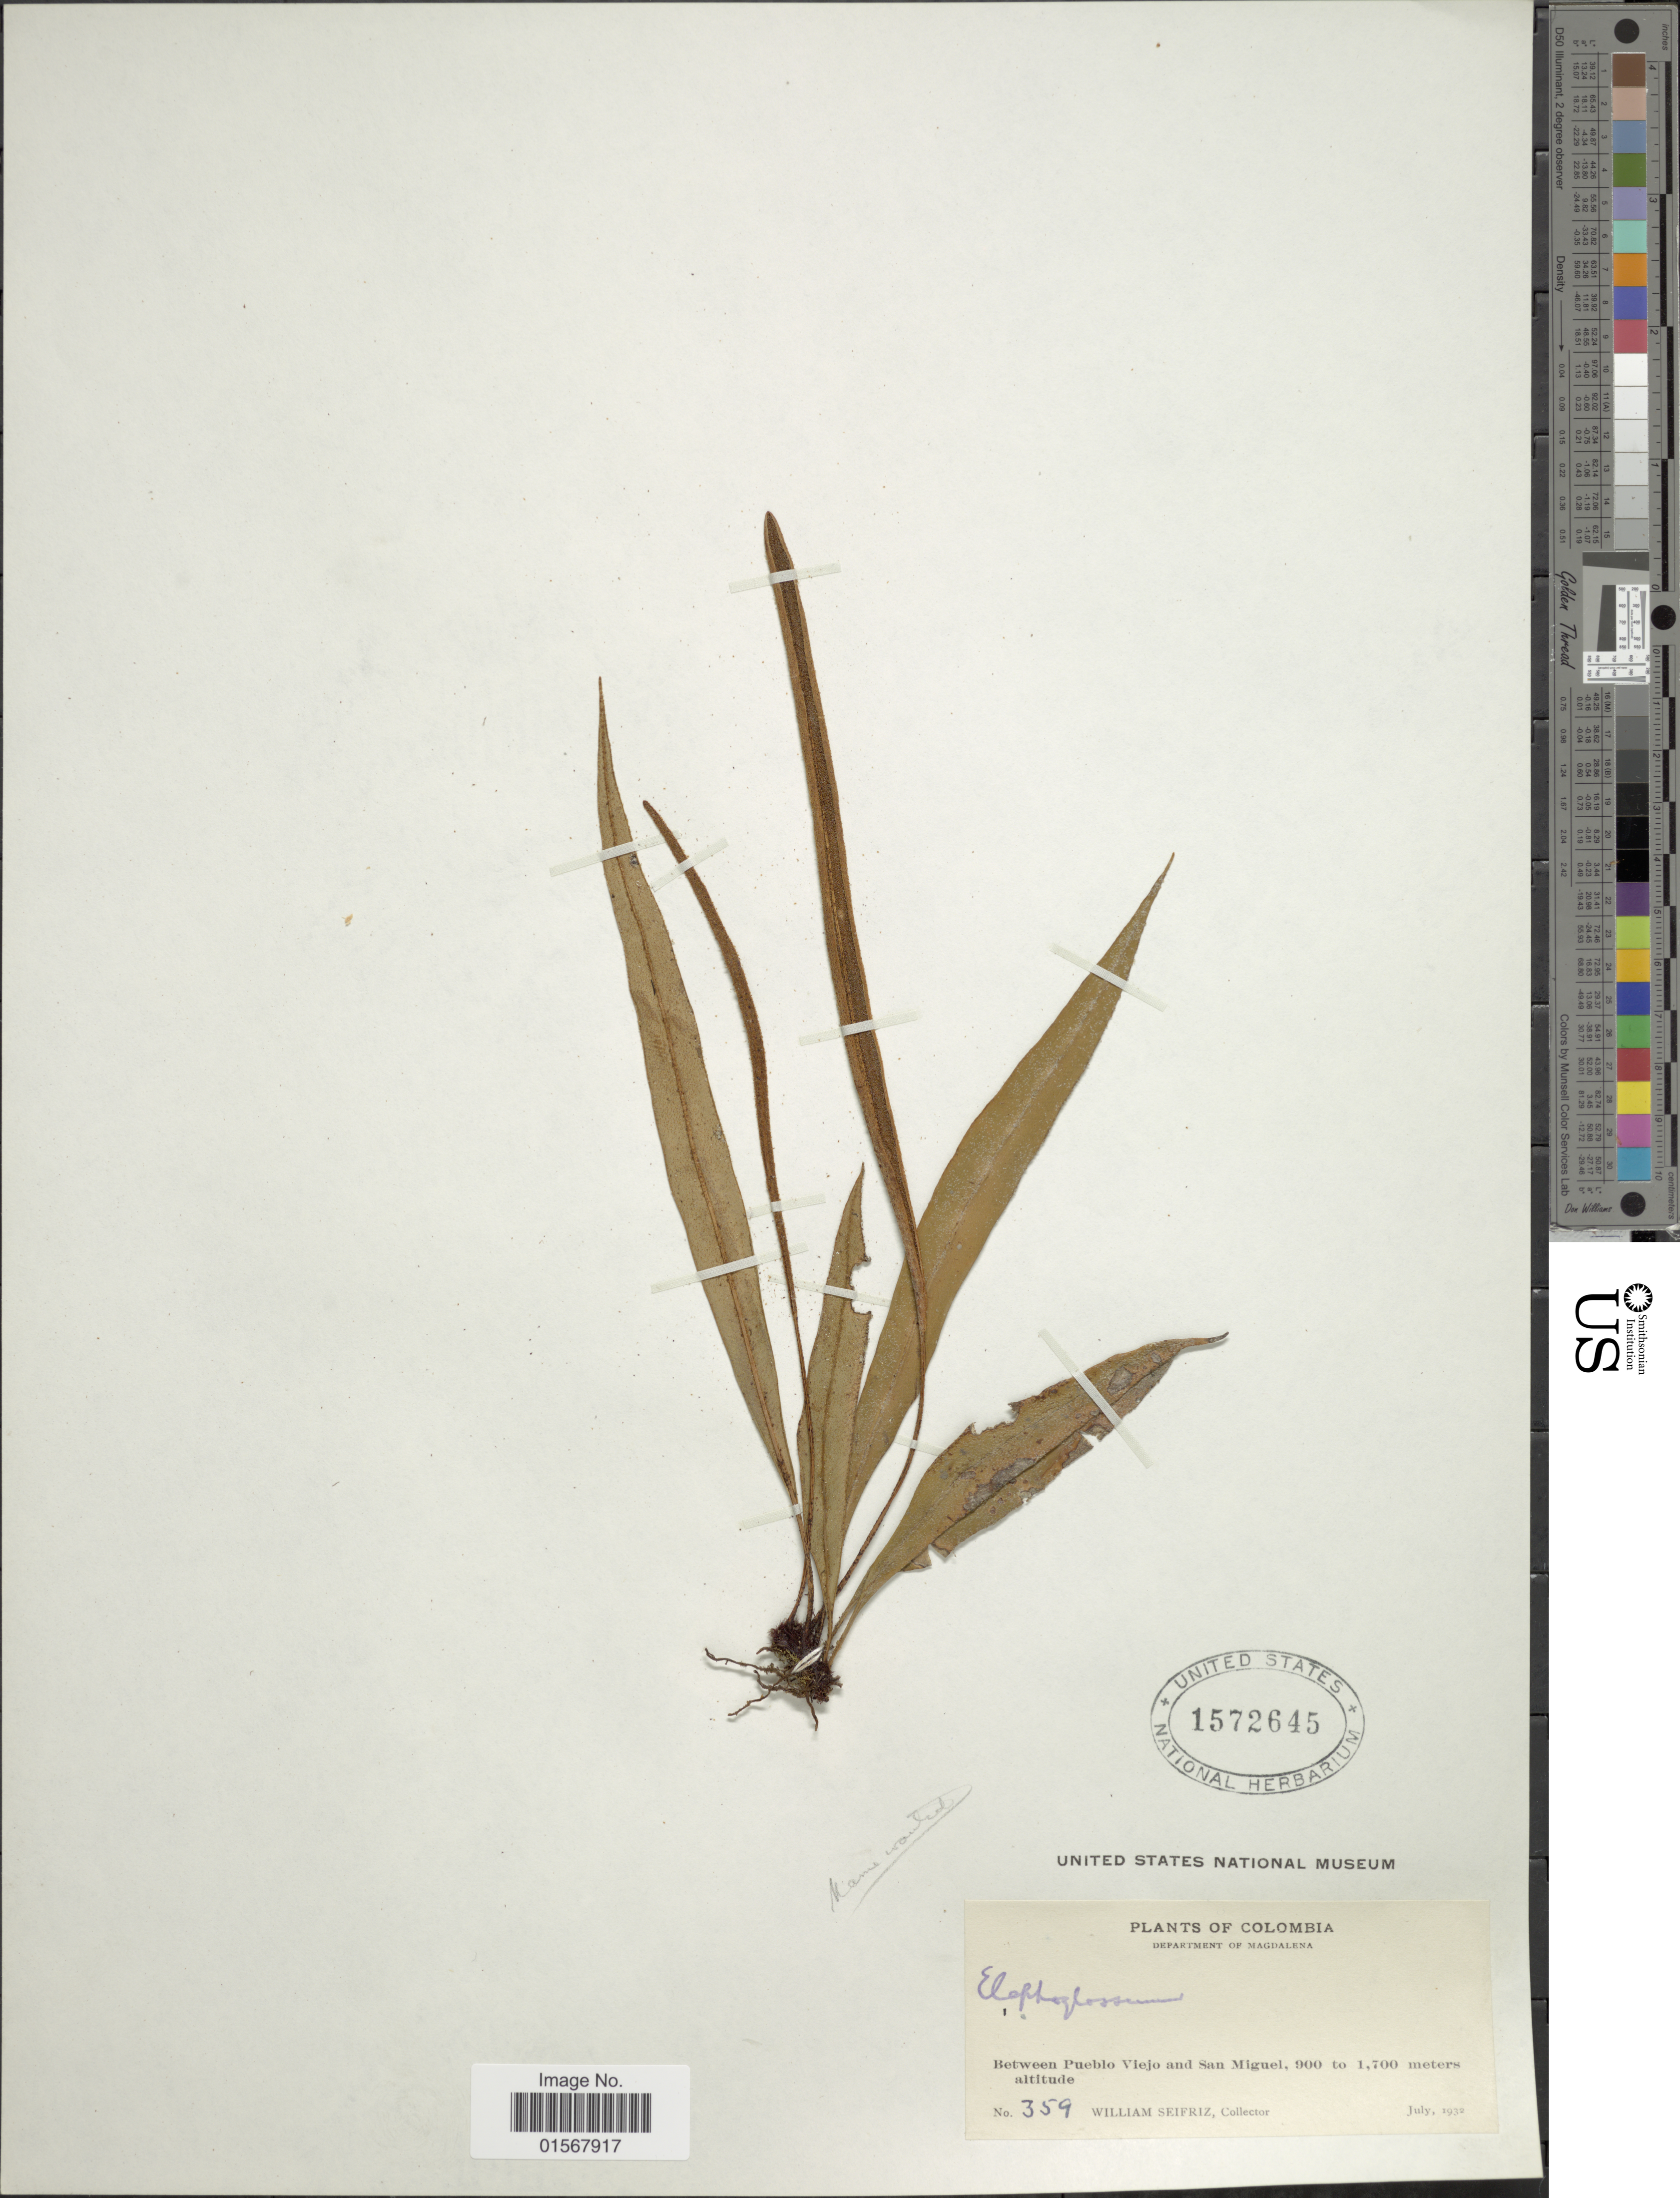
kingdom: Plantae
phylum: Tracheophyta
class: Polypodiopsida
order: Polypodiales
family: Dryopteridaceae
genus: Elaphoglossum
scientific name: Elaphoglossum sp.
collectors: W. Seifriz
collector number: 359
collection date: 1932-07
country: Colombia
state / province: Magdalena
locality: Department of Magdalena, between Pueblo Viejo and San Miguel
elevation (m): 900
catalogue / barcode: US 1572645